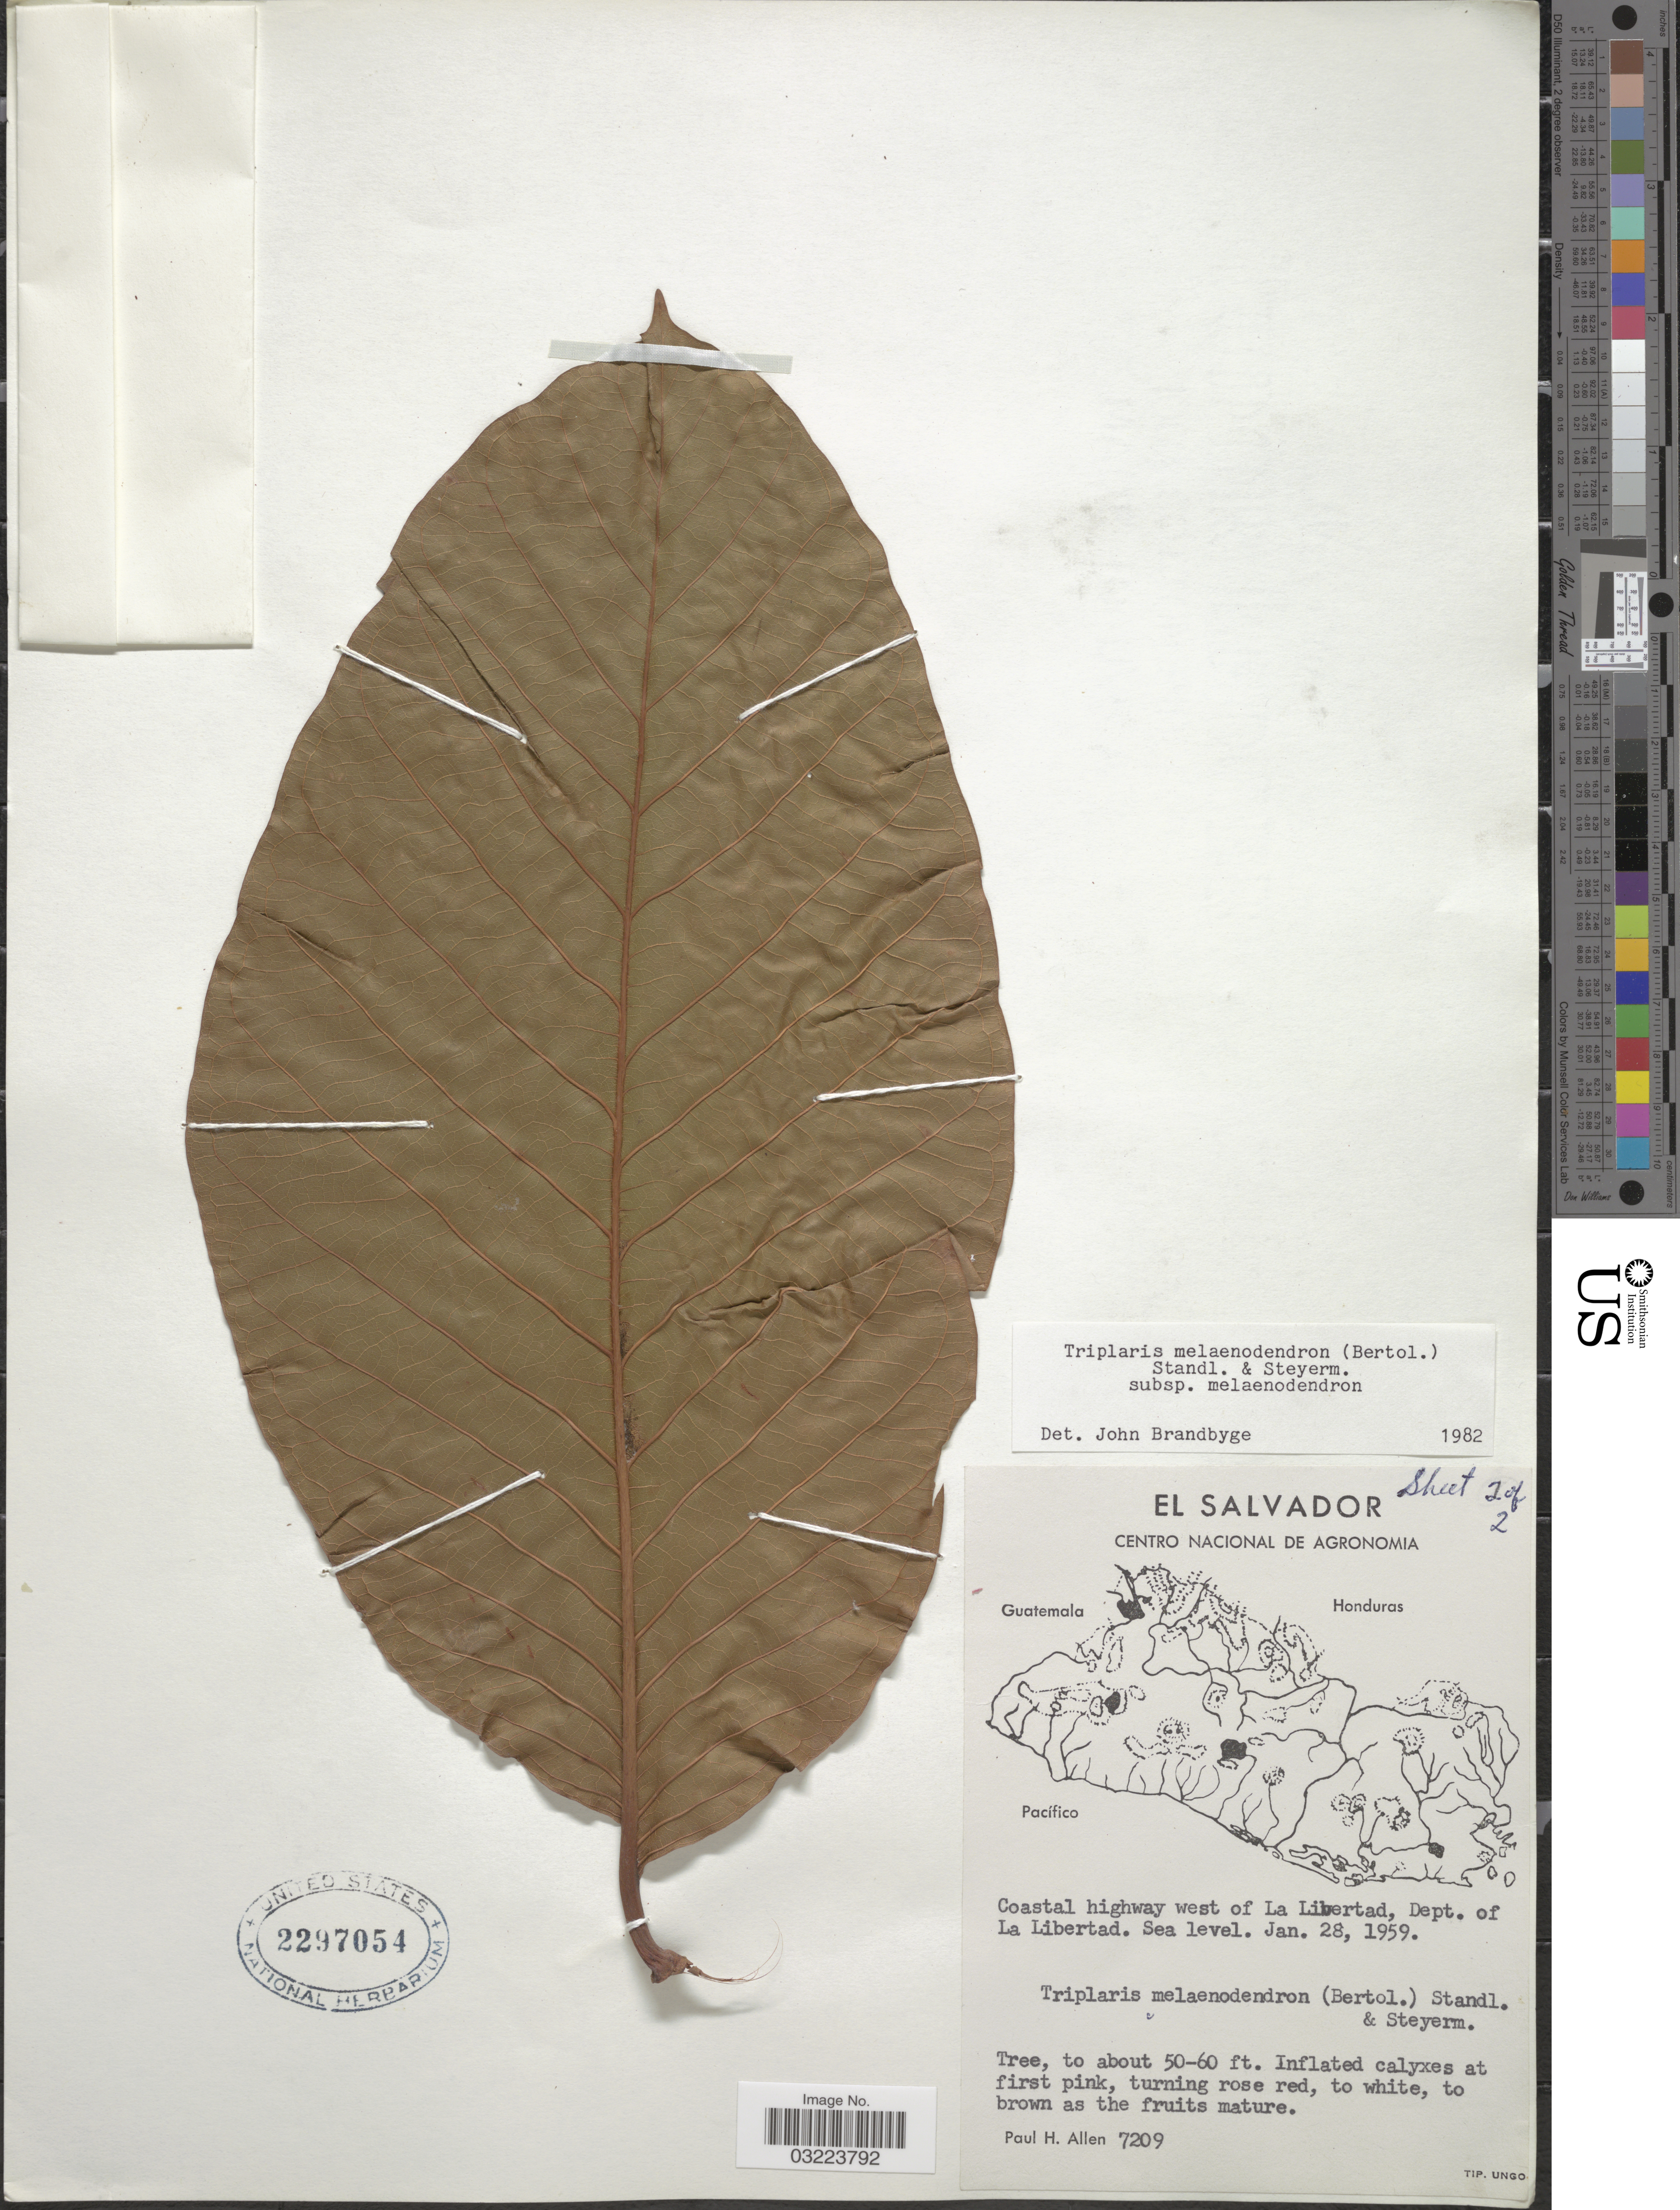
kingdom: Plantae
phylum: Tracheophyta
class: Magnoliopsida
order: Caryophyllales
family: Polygonaceae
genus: Triplaris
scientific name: Triplaris melaenodendron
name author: (Bertol.) Standl. & Steyerm.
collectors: P. H. Allen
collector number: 7209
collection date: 1959-01-28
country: El Salvador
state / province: La Libertad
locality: Coastal highway west of La Libertad, Dept. of La Libertad.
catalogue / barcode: US 2297054